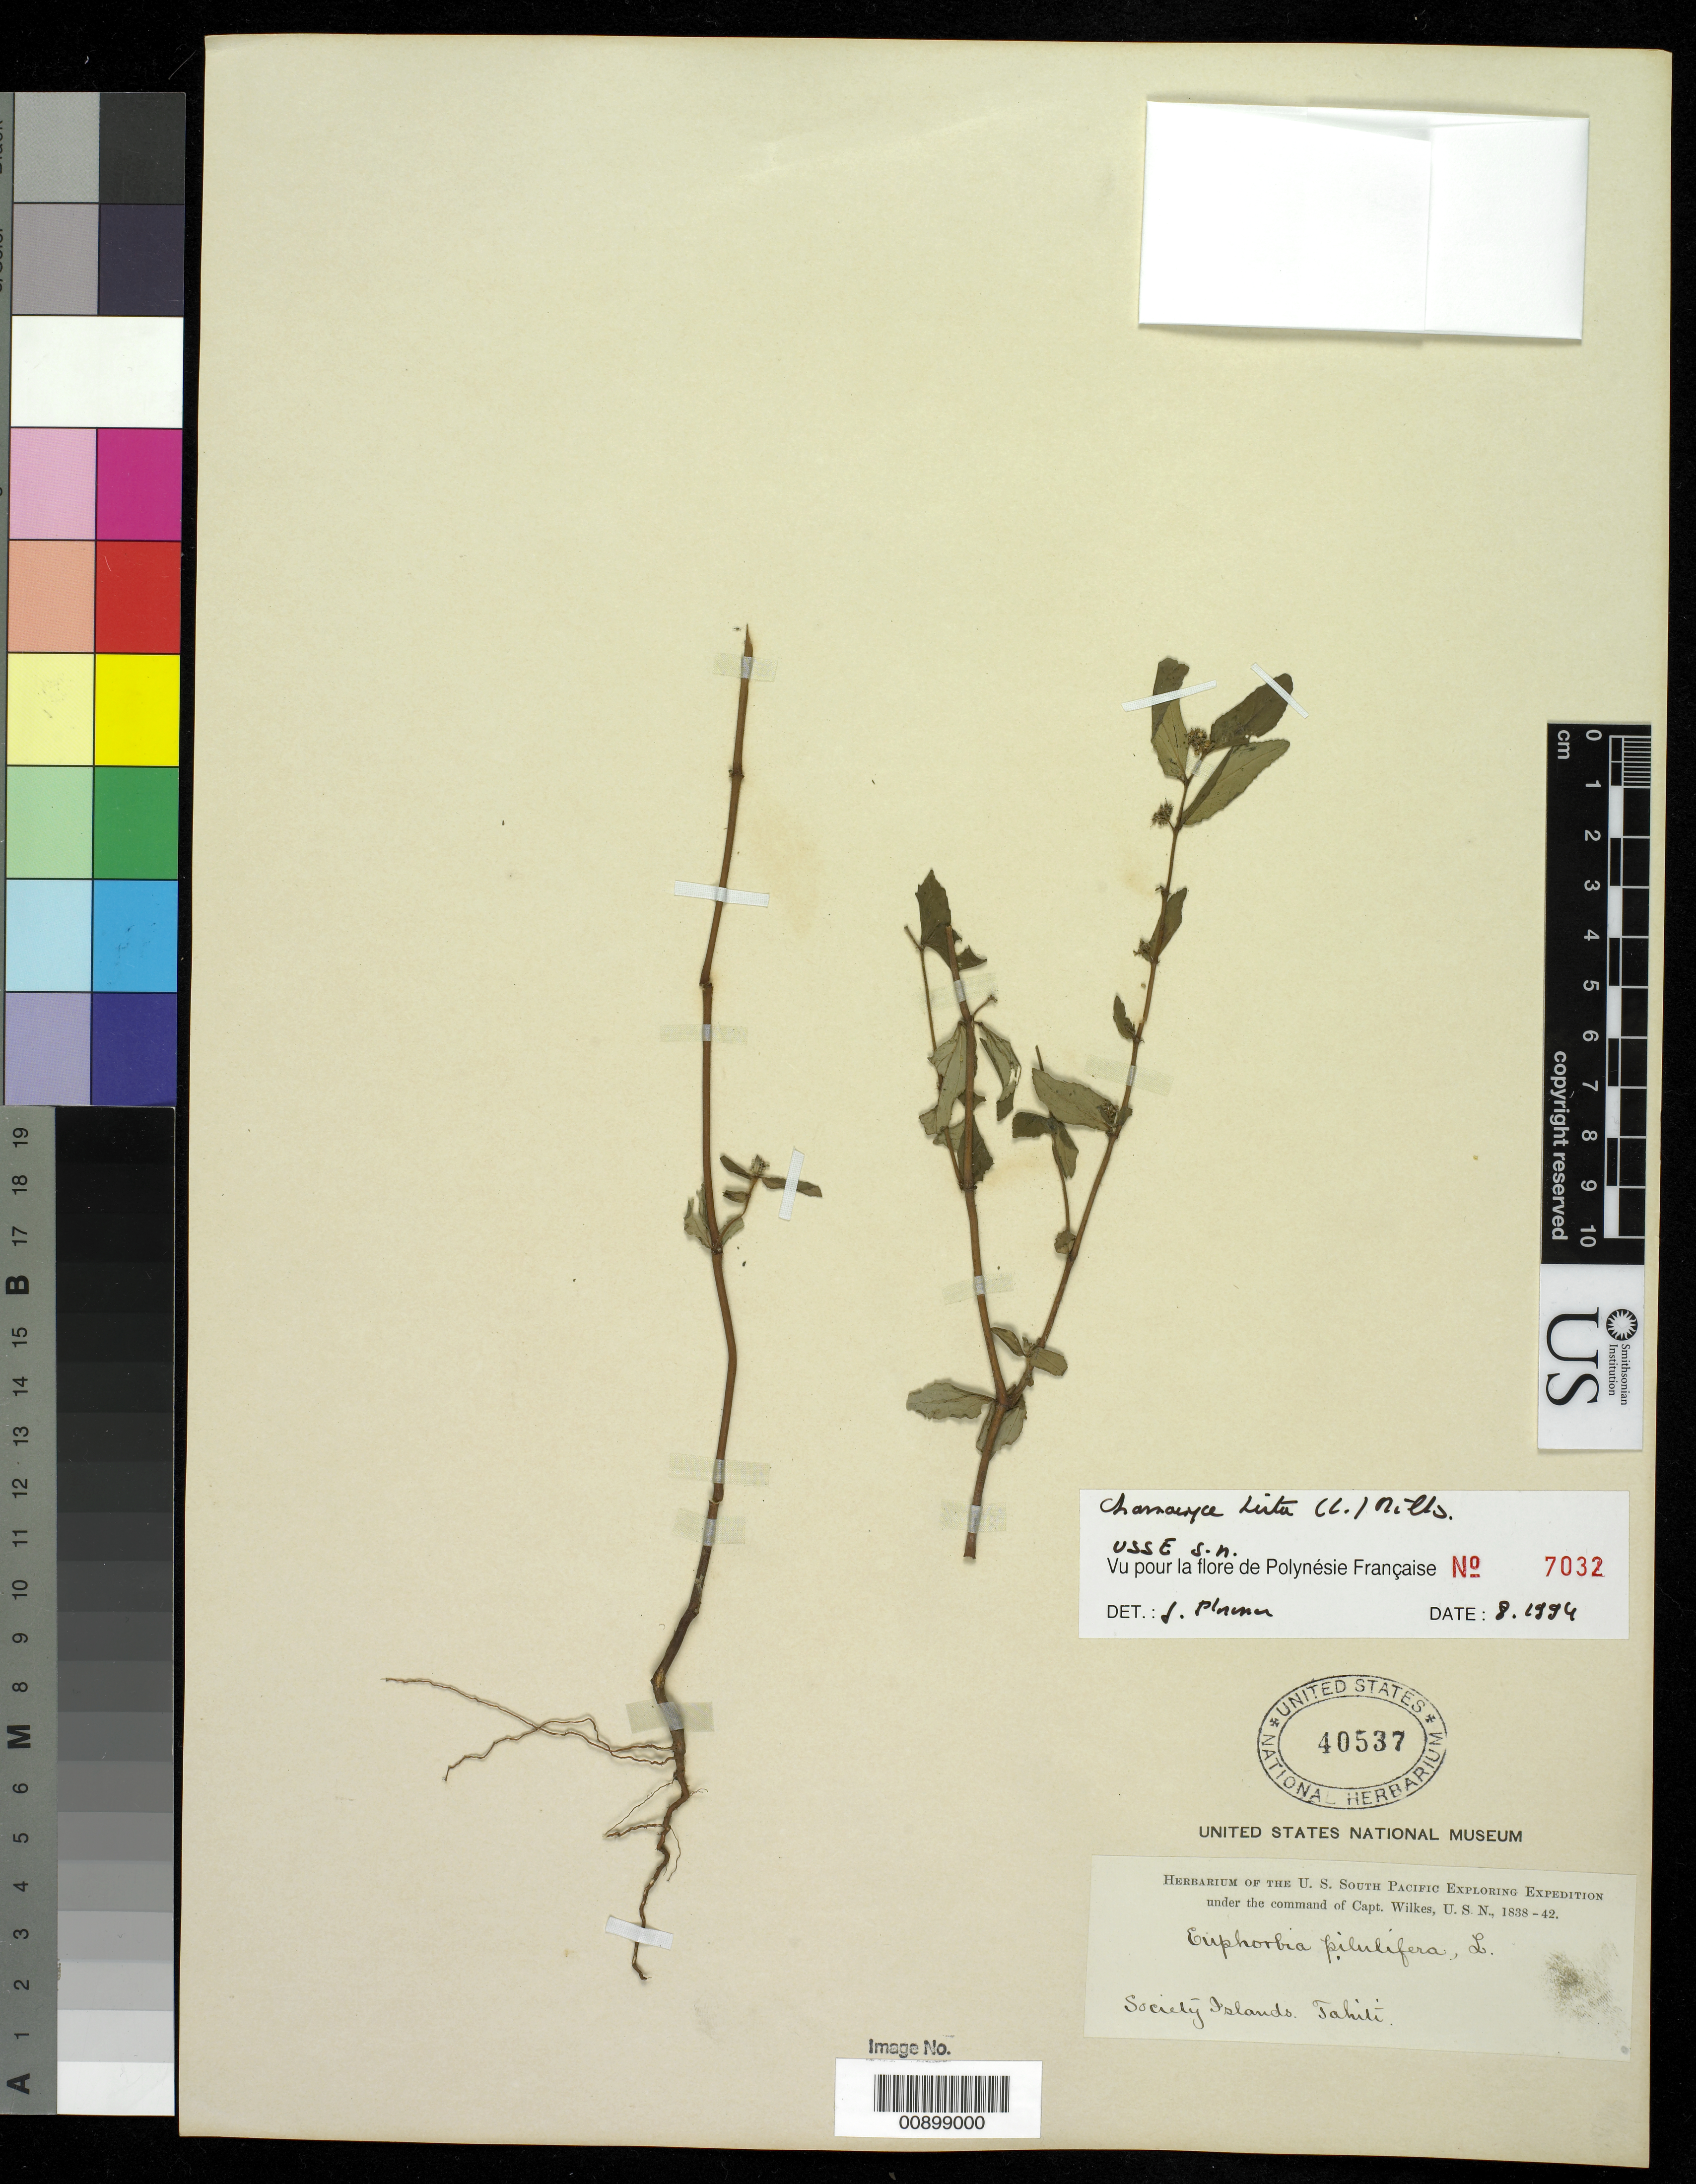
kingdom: Plantae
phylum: Tracheophyta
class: Magnoliopsida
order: Malpighiales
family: Euphorbiaceae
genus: Euphorbia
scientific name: Euphorbia hirta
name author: L.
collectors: Wilkes Explor. Exped.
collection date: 1838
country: French Polynesia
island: Tahiti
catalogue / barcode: US 40537